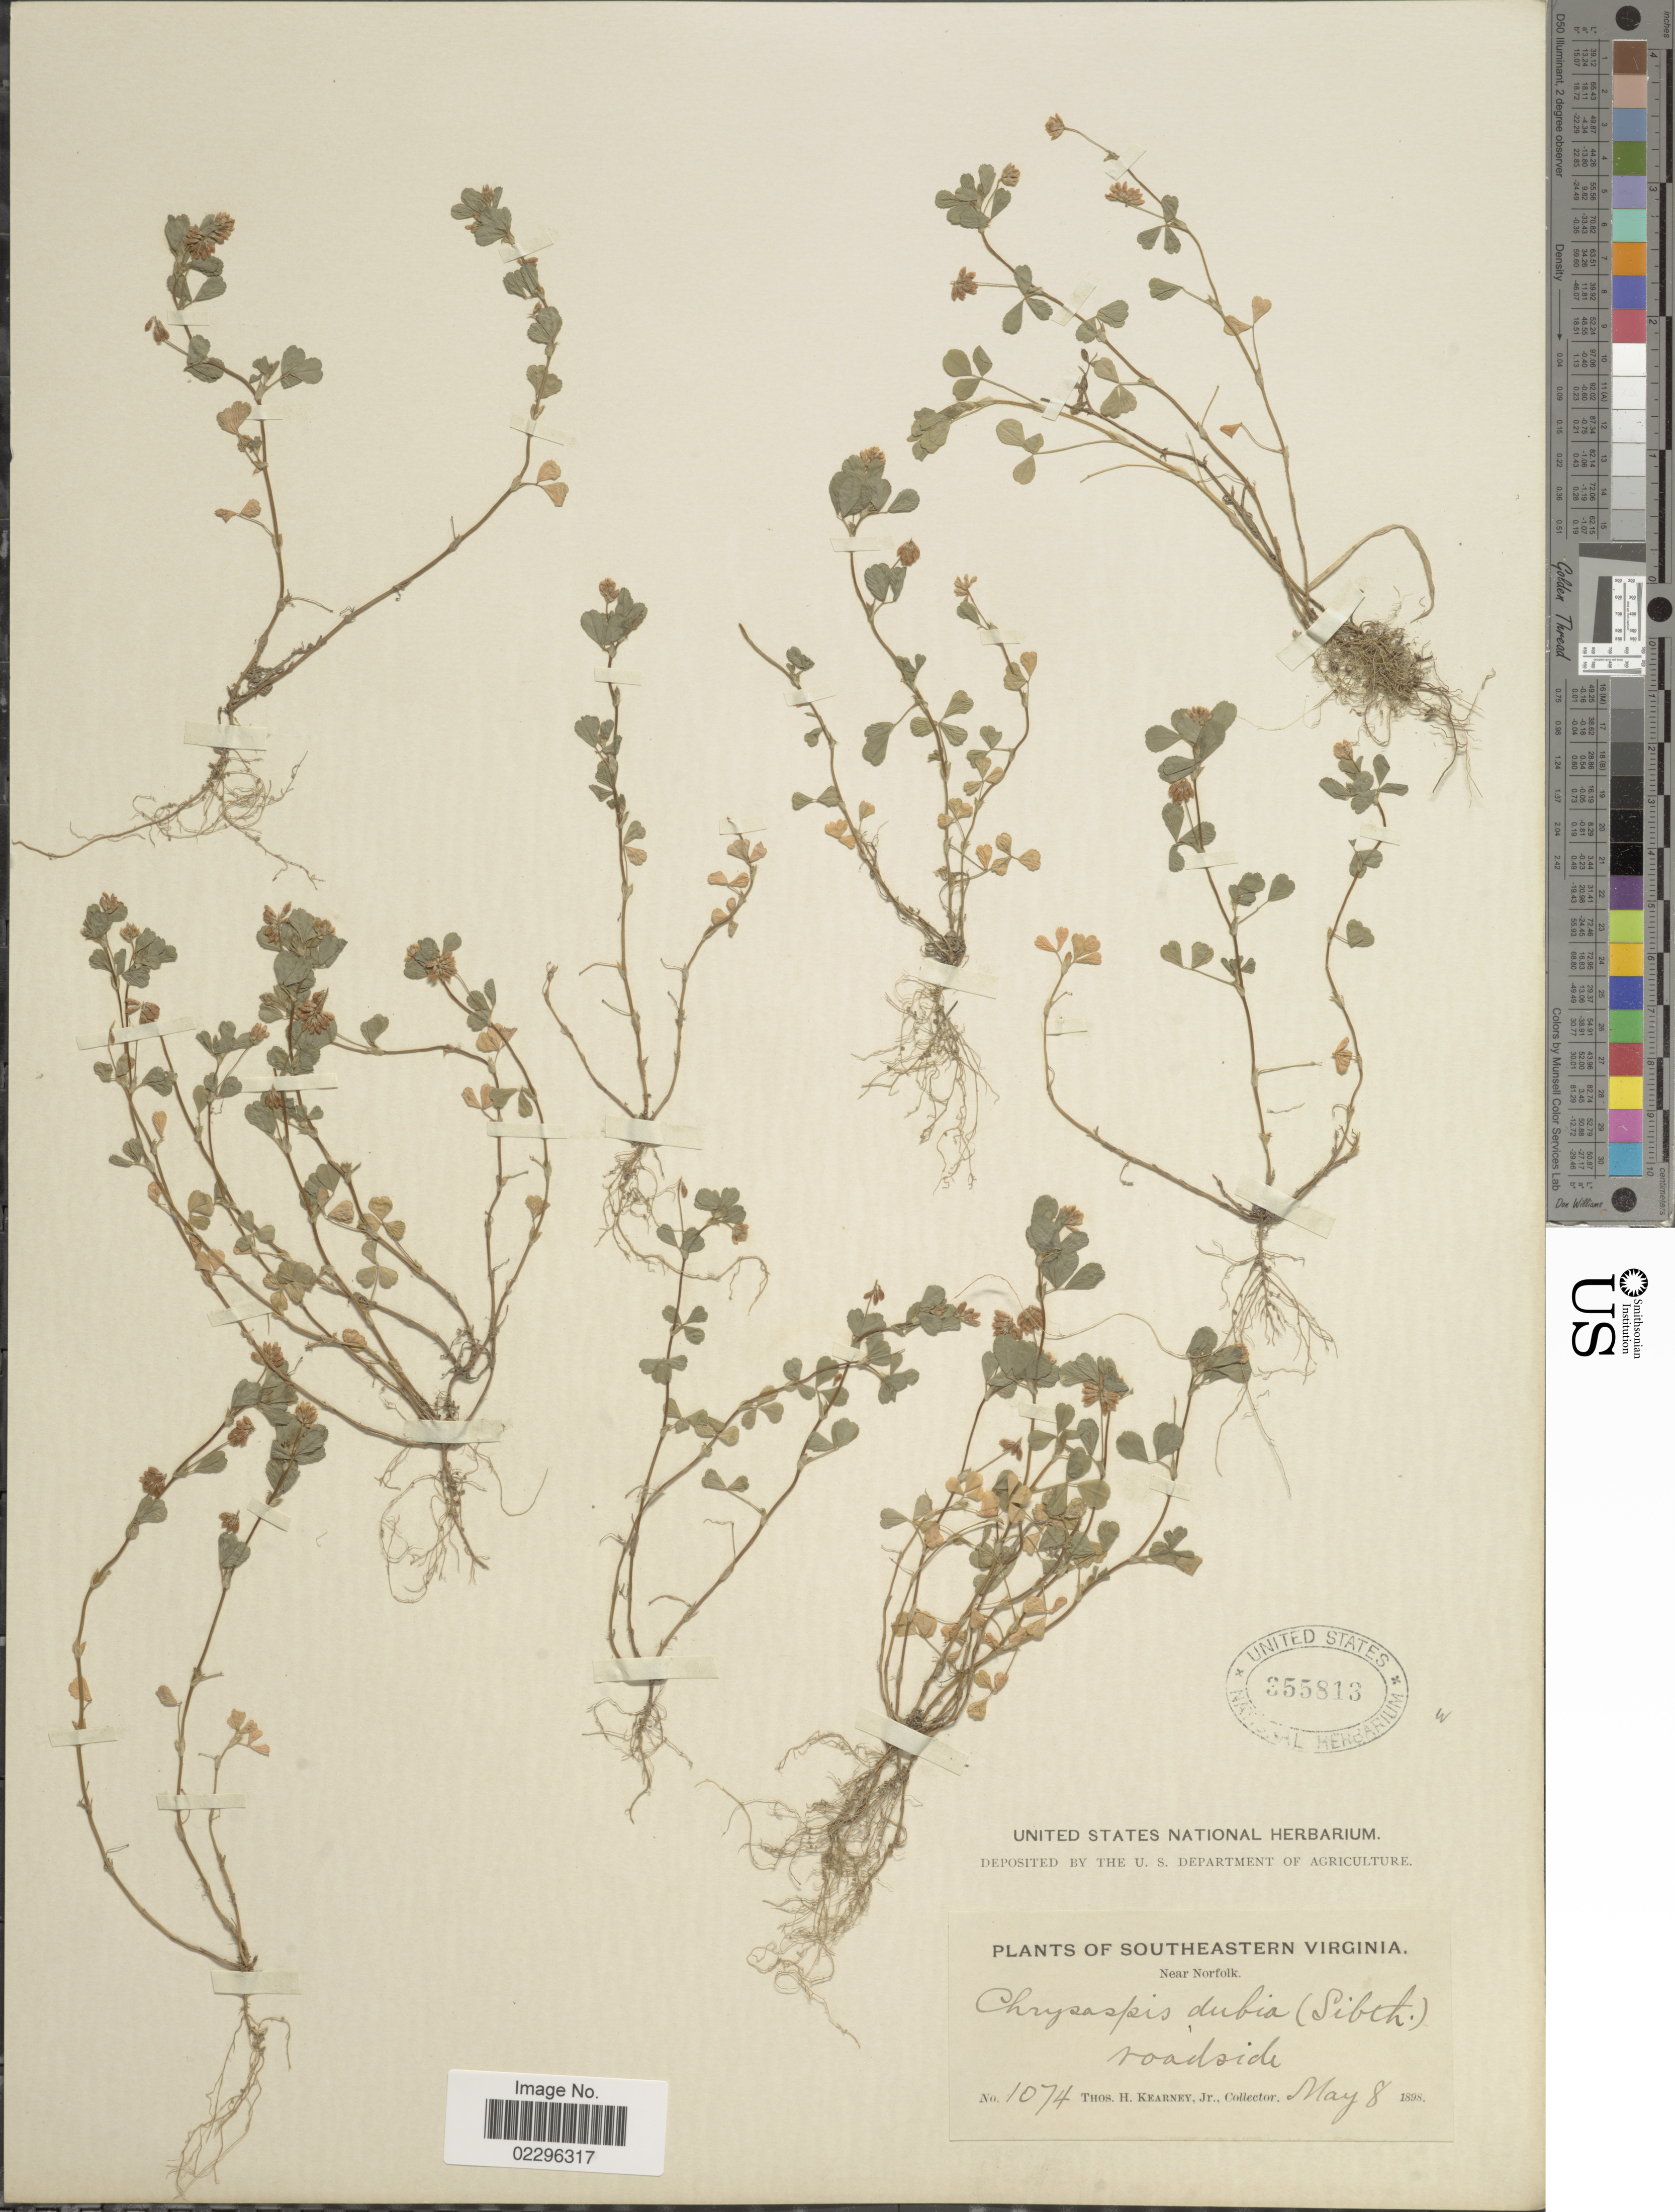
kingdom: Plantae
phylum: Tracheophyta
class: Magnoliopsida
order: Fabales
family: Fabaceae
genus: Trifolium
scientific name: Trifolium dubium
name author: Sibth.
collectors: T. H. Kearney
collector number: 1074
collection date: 1898-05-08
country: United States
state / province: Virginia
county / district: City of Norfolk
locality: Southeastern Virginia. near Norfolk. roadside.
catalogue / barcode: US 355813